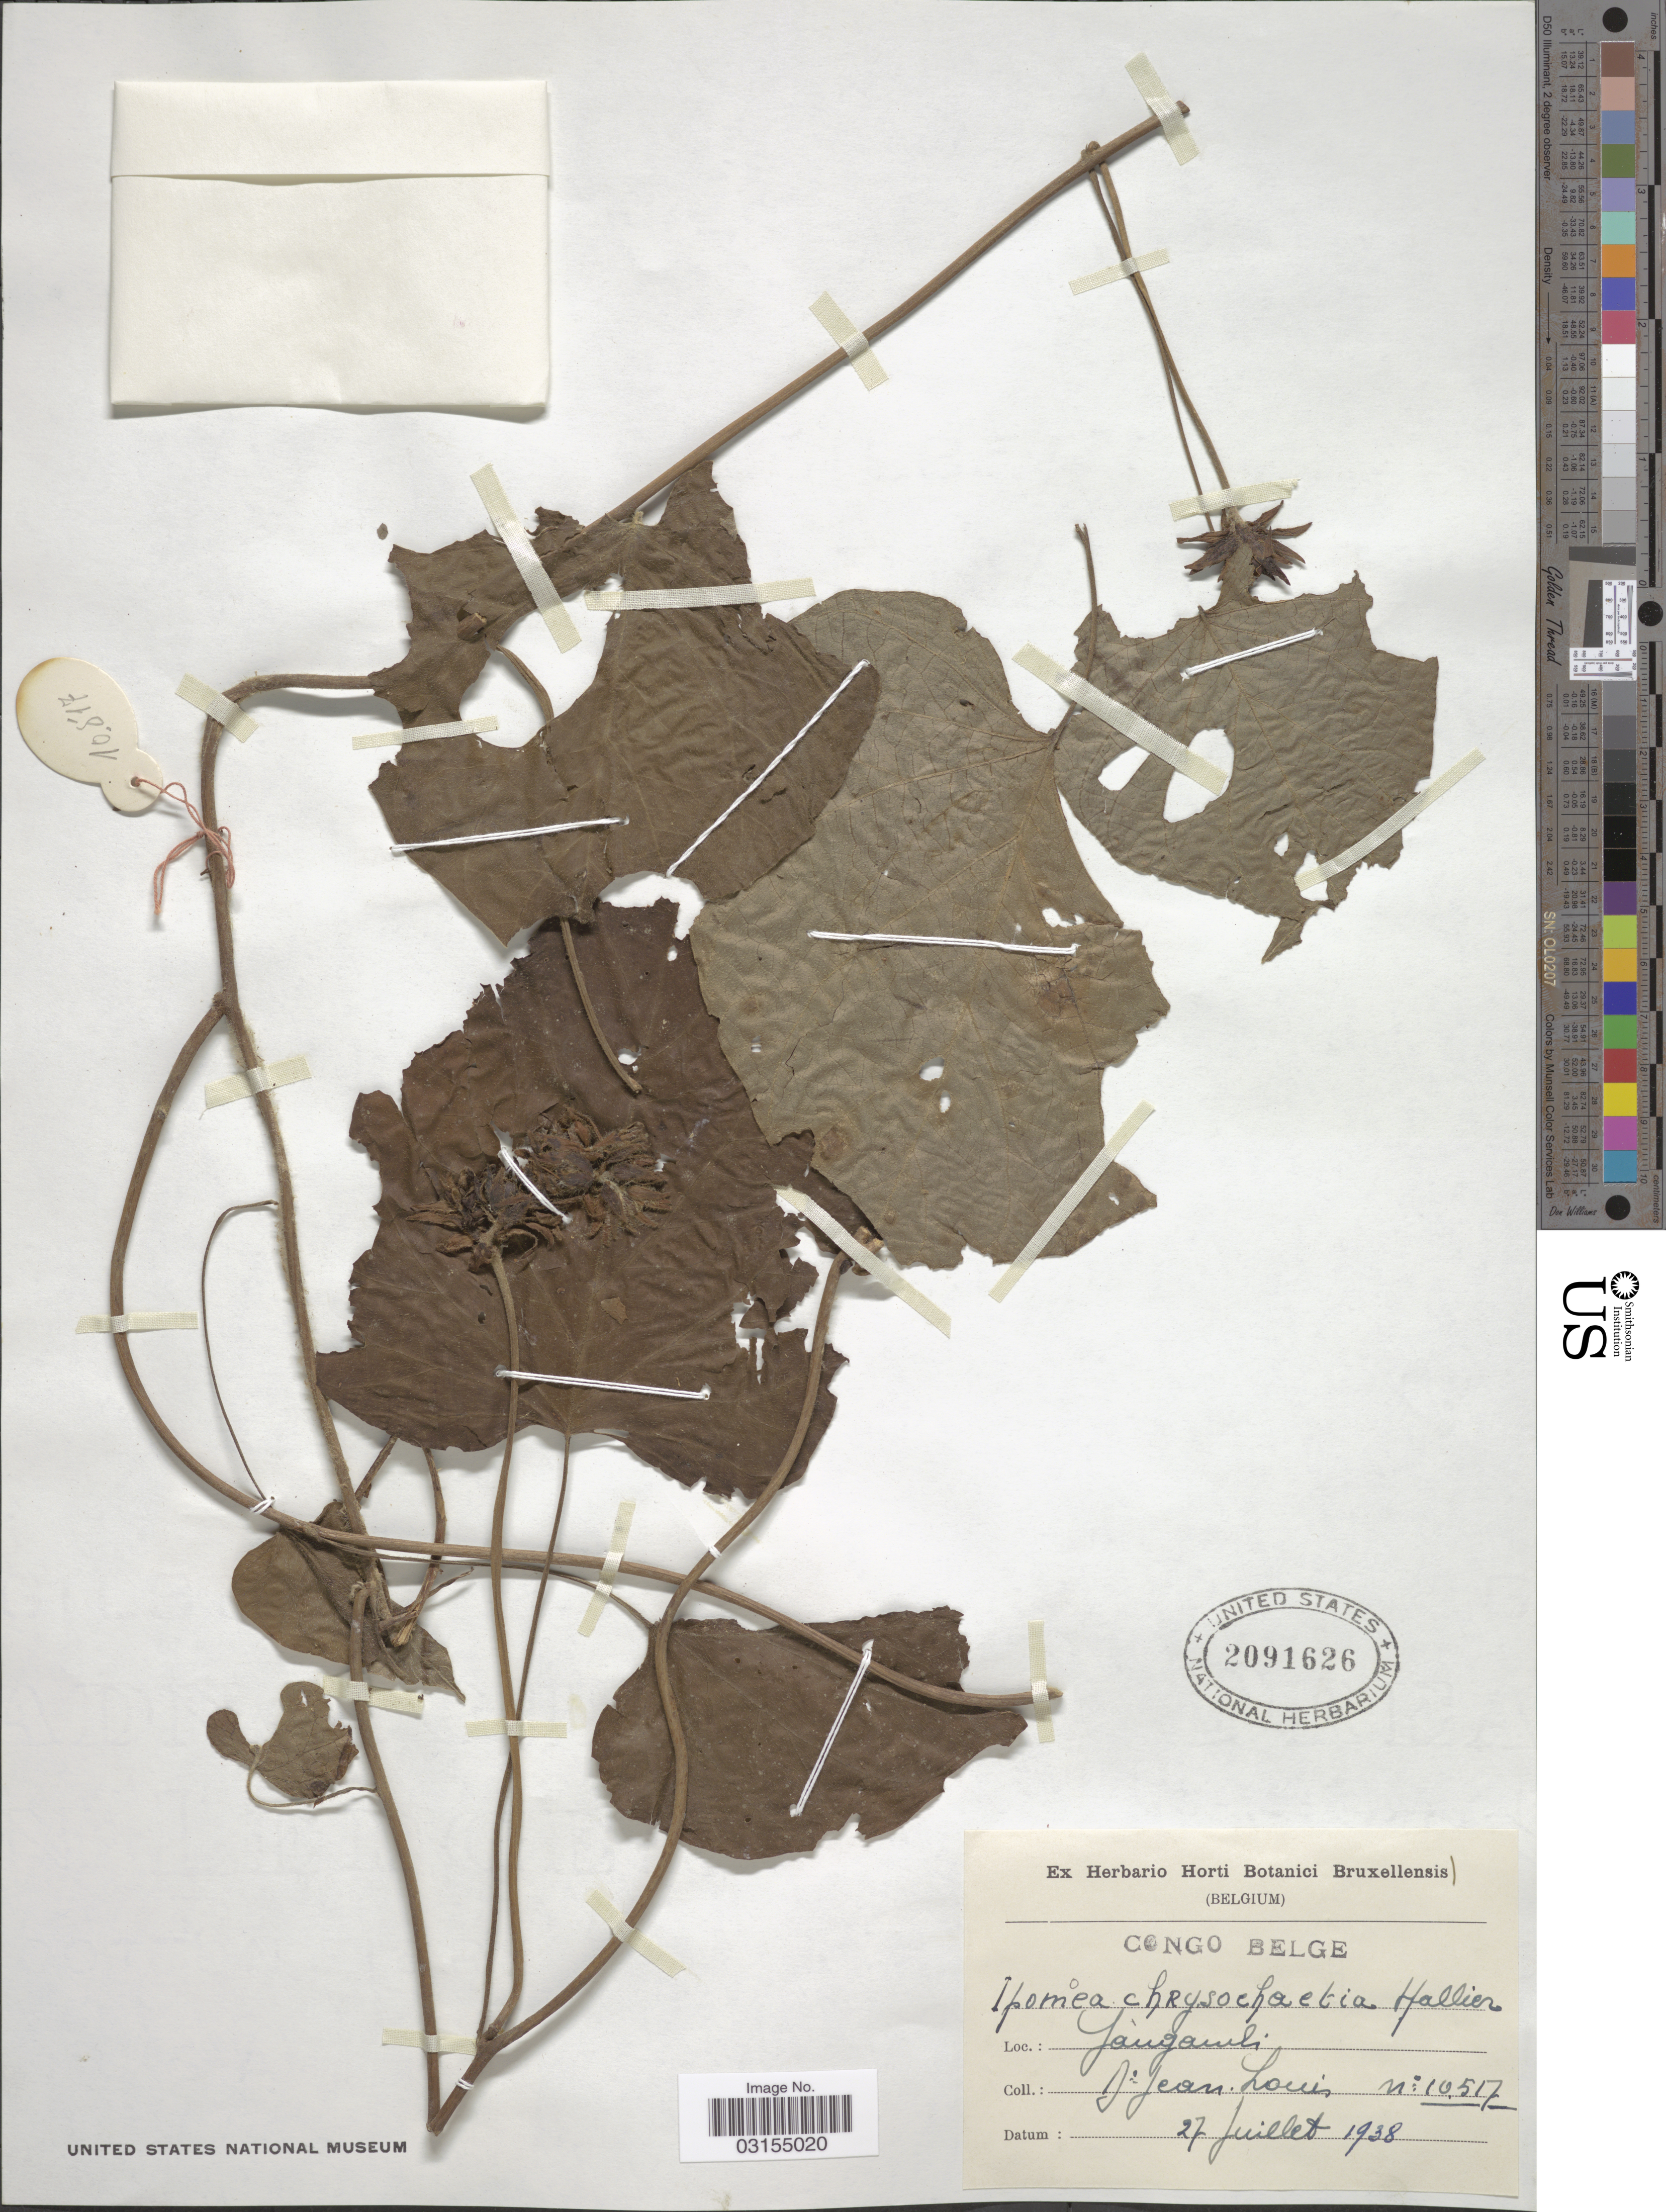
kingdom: Plantae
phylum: Tracheophyta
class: Magnoliopsida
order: Solanales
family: Convolvulaceae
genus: Ipomoea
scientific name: Ipomoea chrysochaetia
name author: Hallier f.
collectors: J. Louis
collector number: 10517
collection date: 1938-07-27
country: Congo, Democratic Republic of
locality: Congo Belge. Yangambi.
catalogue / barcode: US 2091626